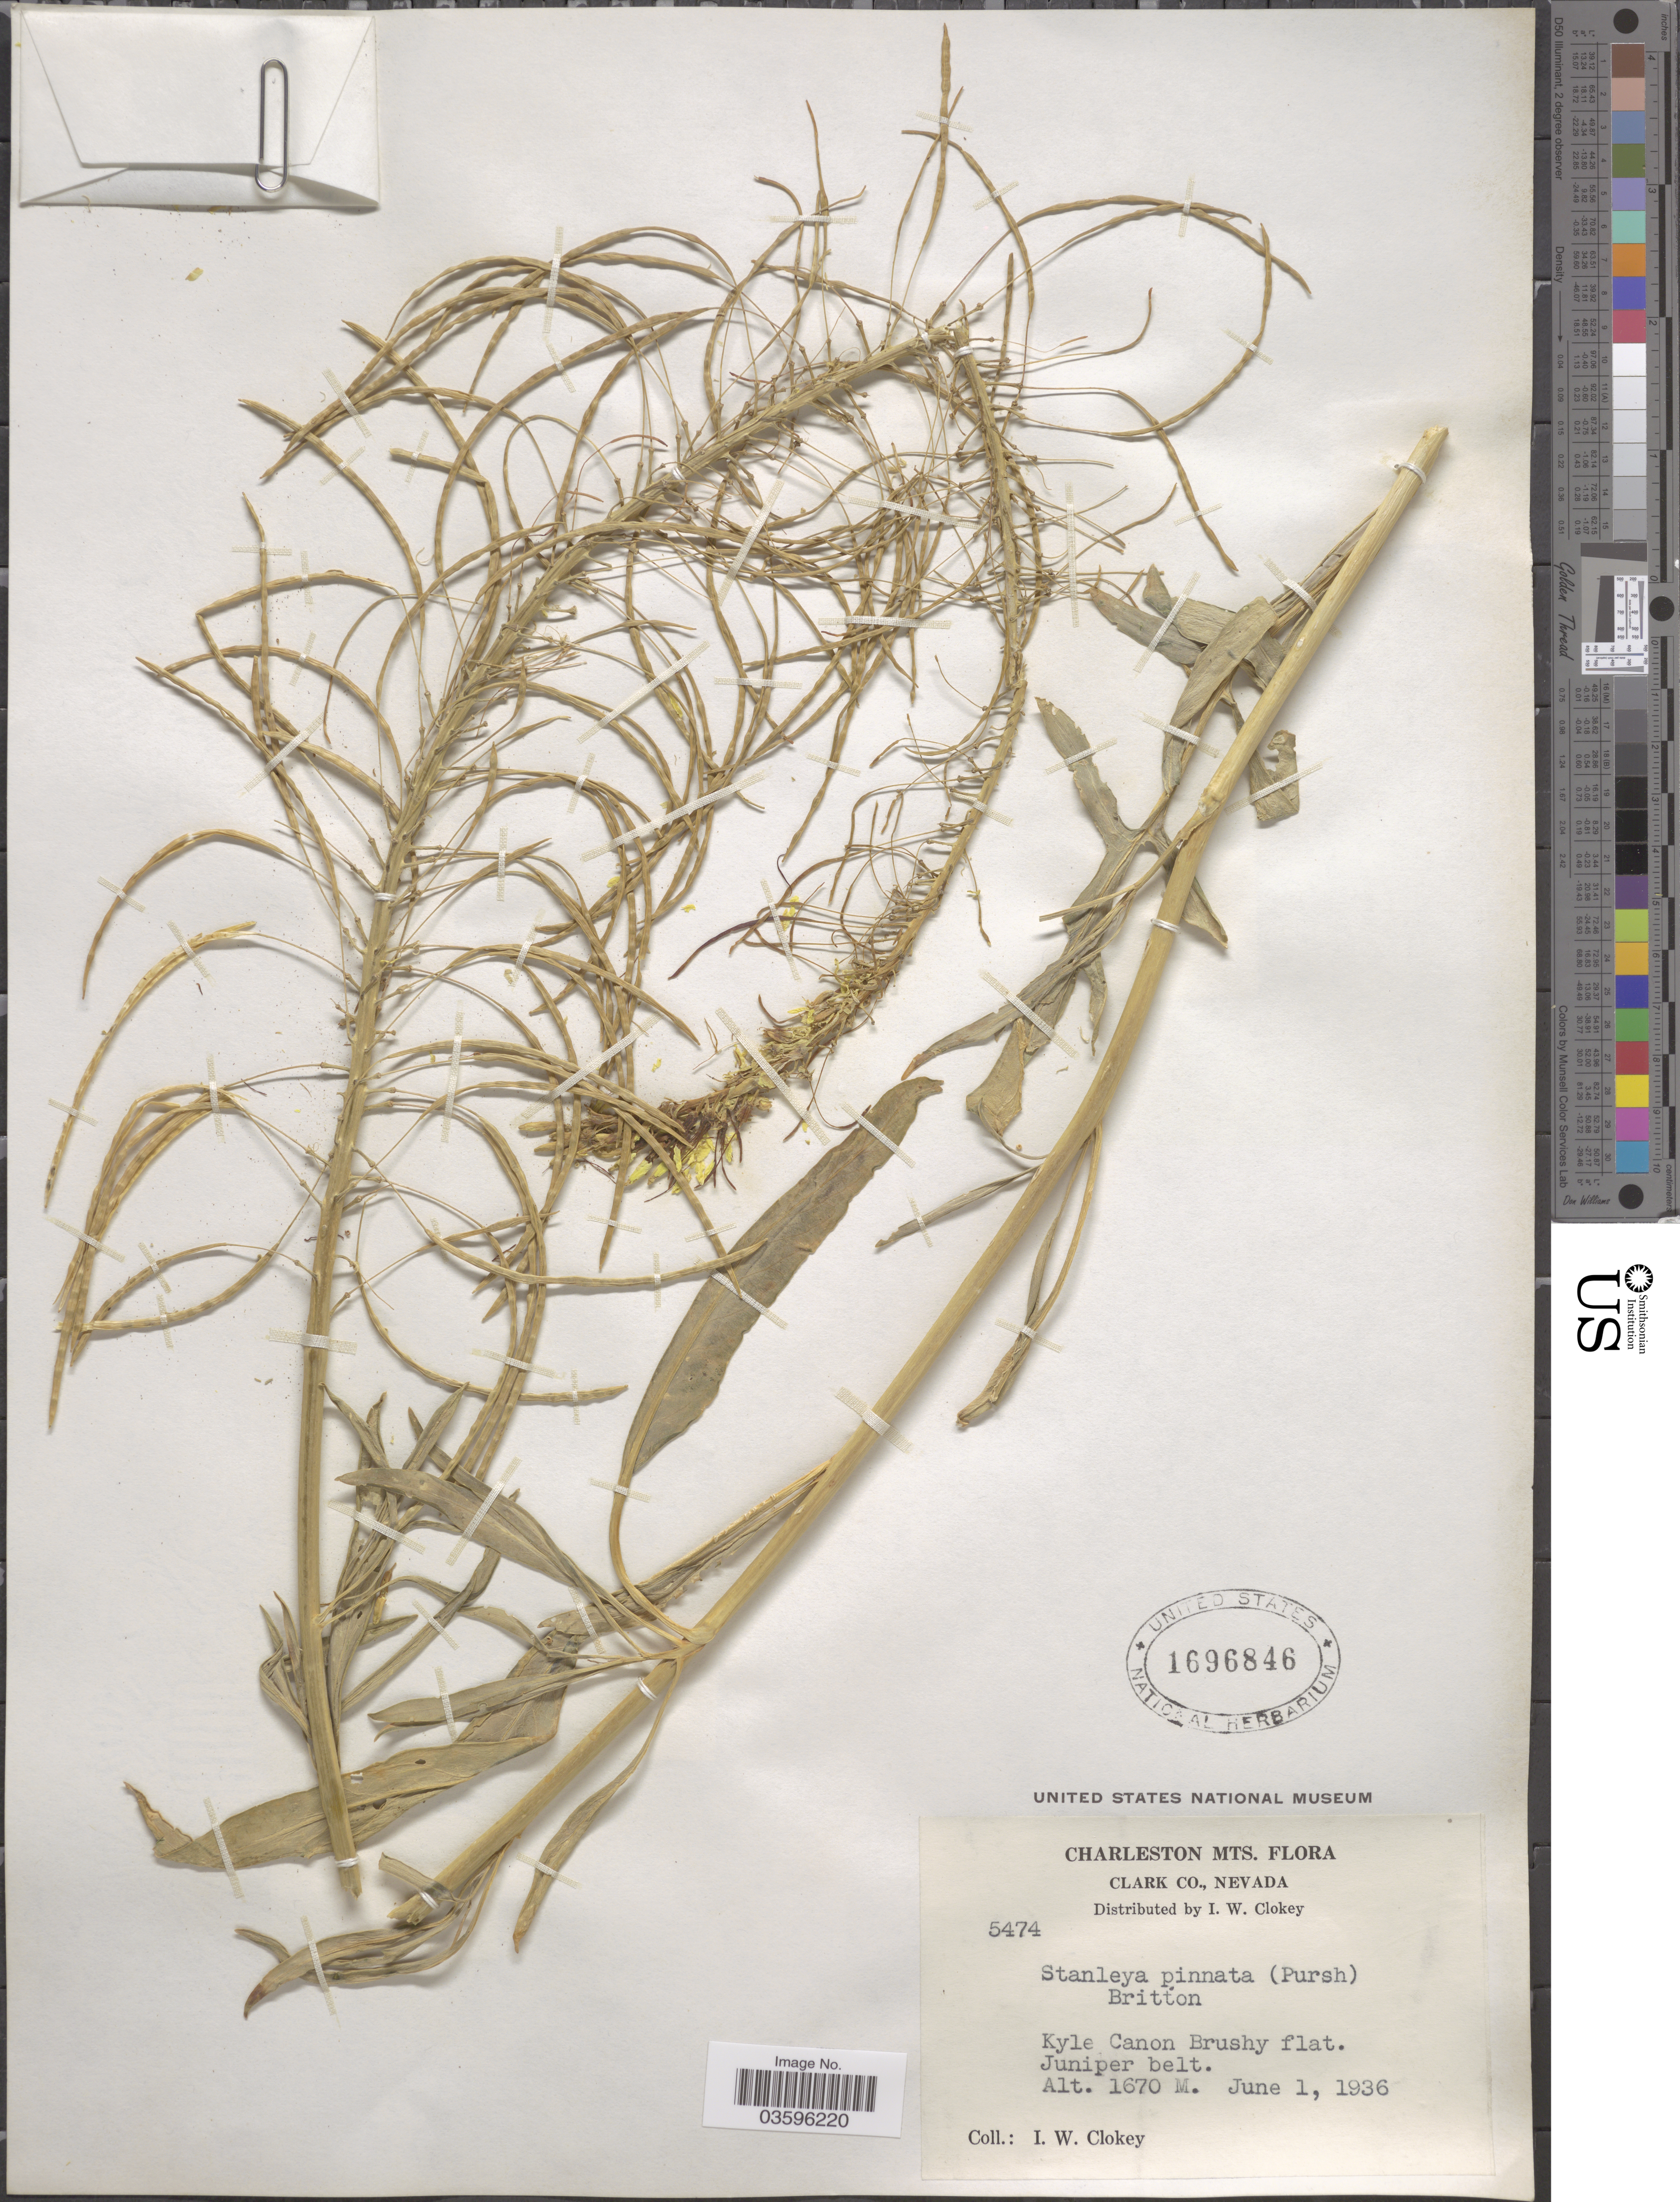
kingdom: Plantae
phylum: Tracheophyta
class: Magnoliopsida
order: Brassicales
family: Brassicaceae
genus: Stanleya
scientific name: Stanleya pinnata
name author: (Pursh) Britton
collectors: I. W. Clokey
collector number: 5474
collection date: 1936-06-01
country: United States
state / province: Nevada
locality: Charleston Mts. Clark Co. Kyle Canon Brushy flat.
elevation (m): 1670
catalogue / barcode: US 1696846